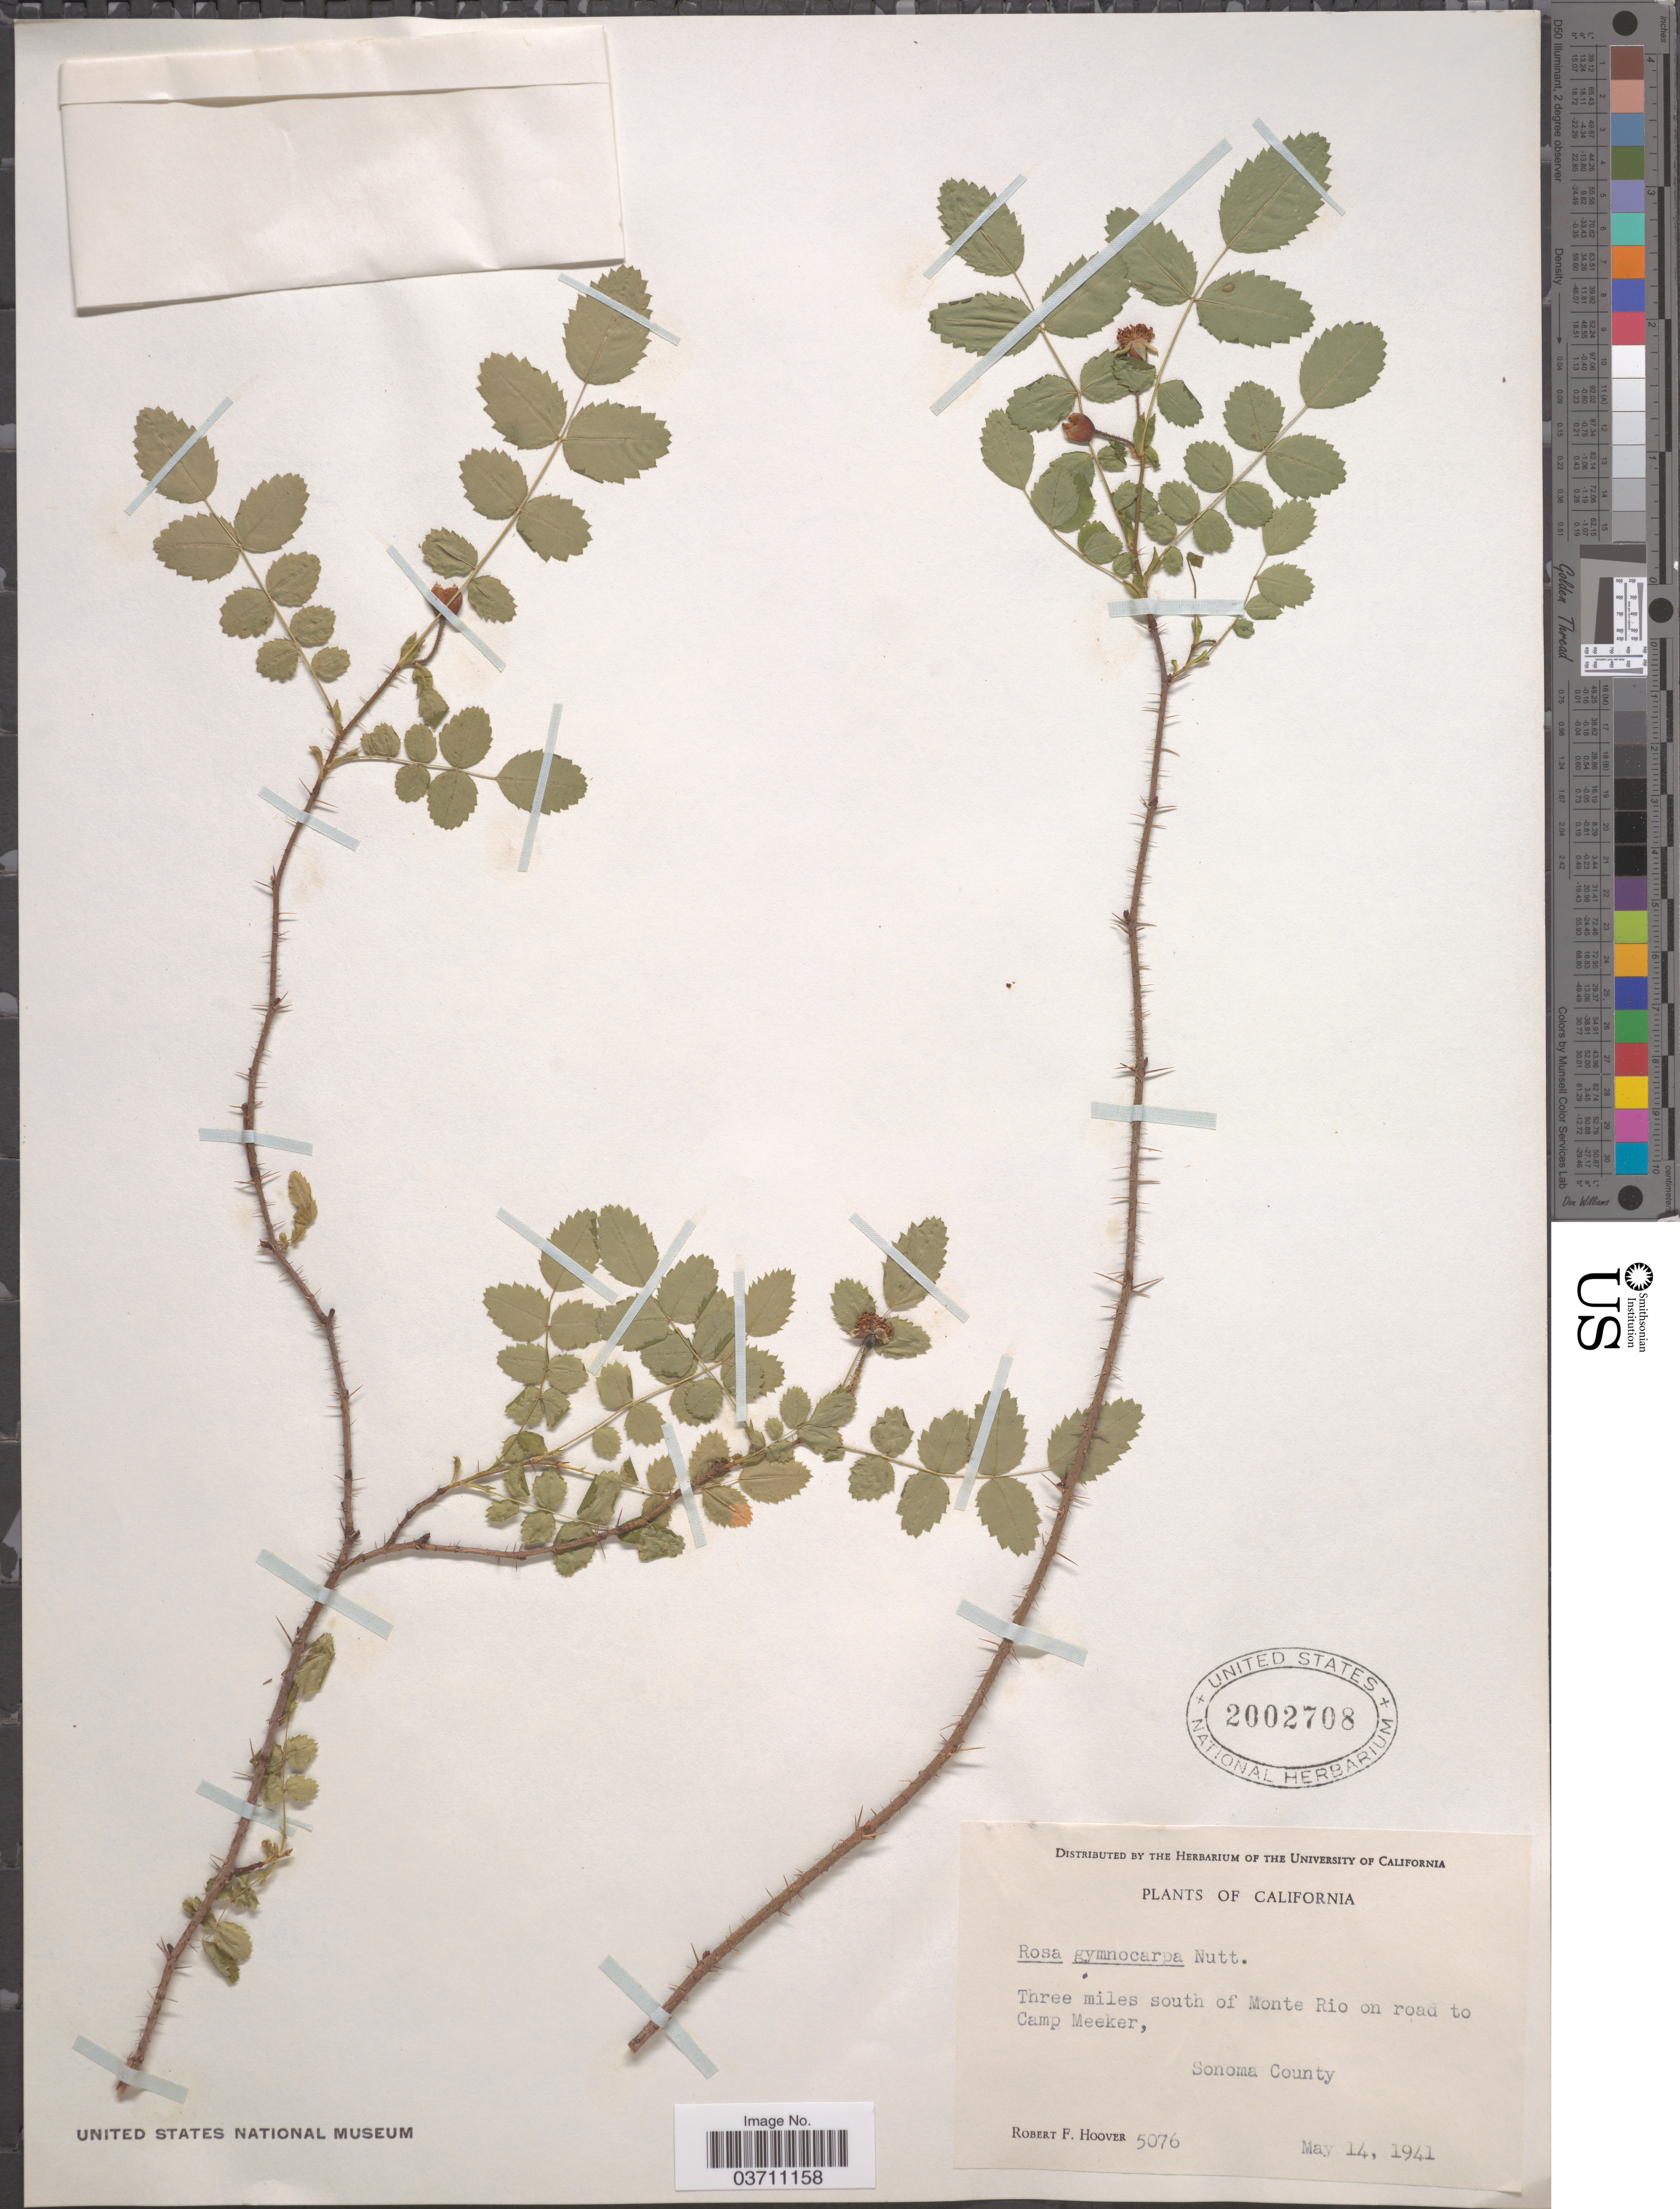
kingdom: Plantae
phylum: Tracheophyta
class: Magnoliopsida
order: Rosales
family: Rosaceae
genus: Rosa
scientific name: Rosa gymnocarpa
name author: Nutt.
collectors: R. F. Hoover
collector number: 5076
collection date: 1941-05-14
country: United States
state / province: California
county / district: Sonoma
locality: Three miles south of Monte Rio on road to Camp Meeker, Sonoma County.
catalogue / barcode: US 2002708